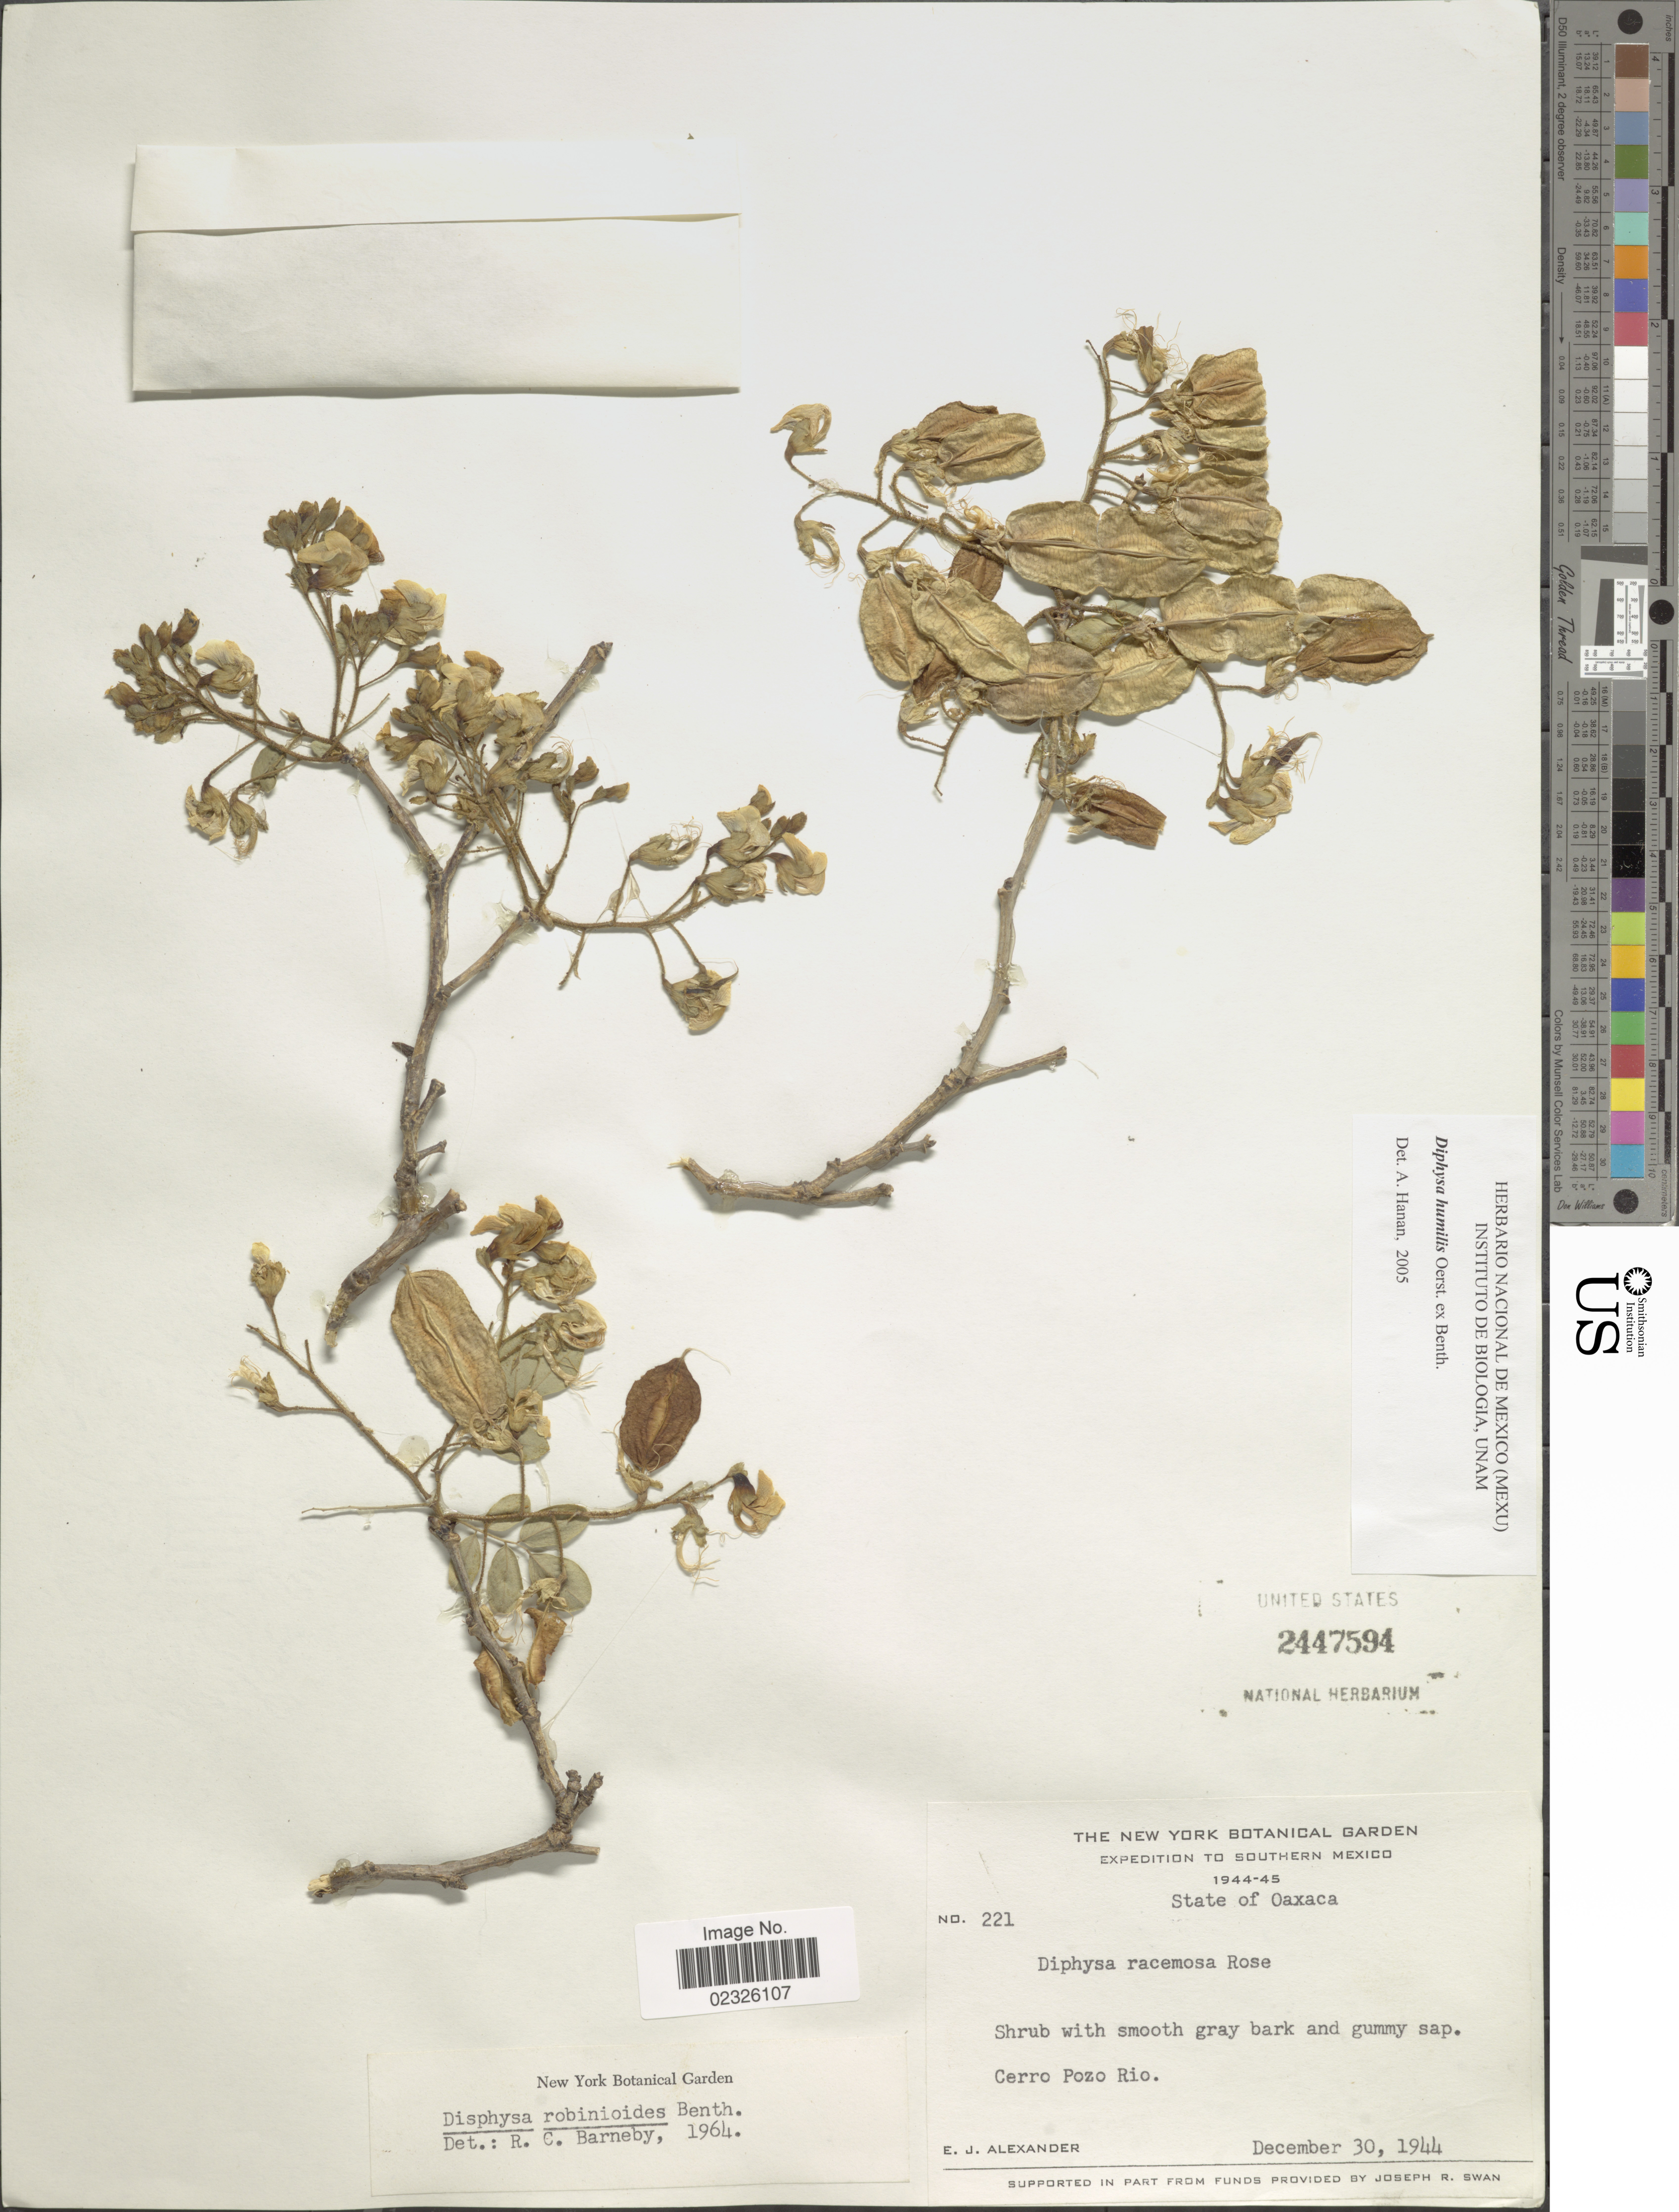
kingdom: Plantae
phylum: Tracheophyta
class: Magnoliopsida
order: Fabales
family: Fabaceae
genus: Diphysa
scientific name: Diphysa humilis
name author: Oerst.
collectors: E. J. Alexander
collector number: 221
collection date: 1944-12-30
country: Mexico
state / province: Oaxaca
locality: Southern Mexico, Cerro Pozo Rio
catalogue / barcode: US 2447594